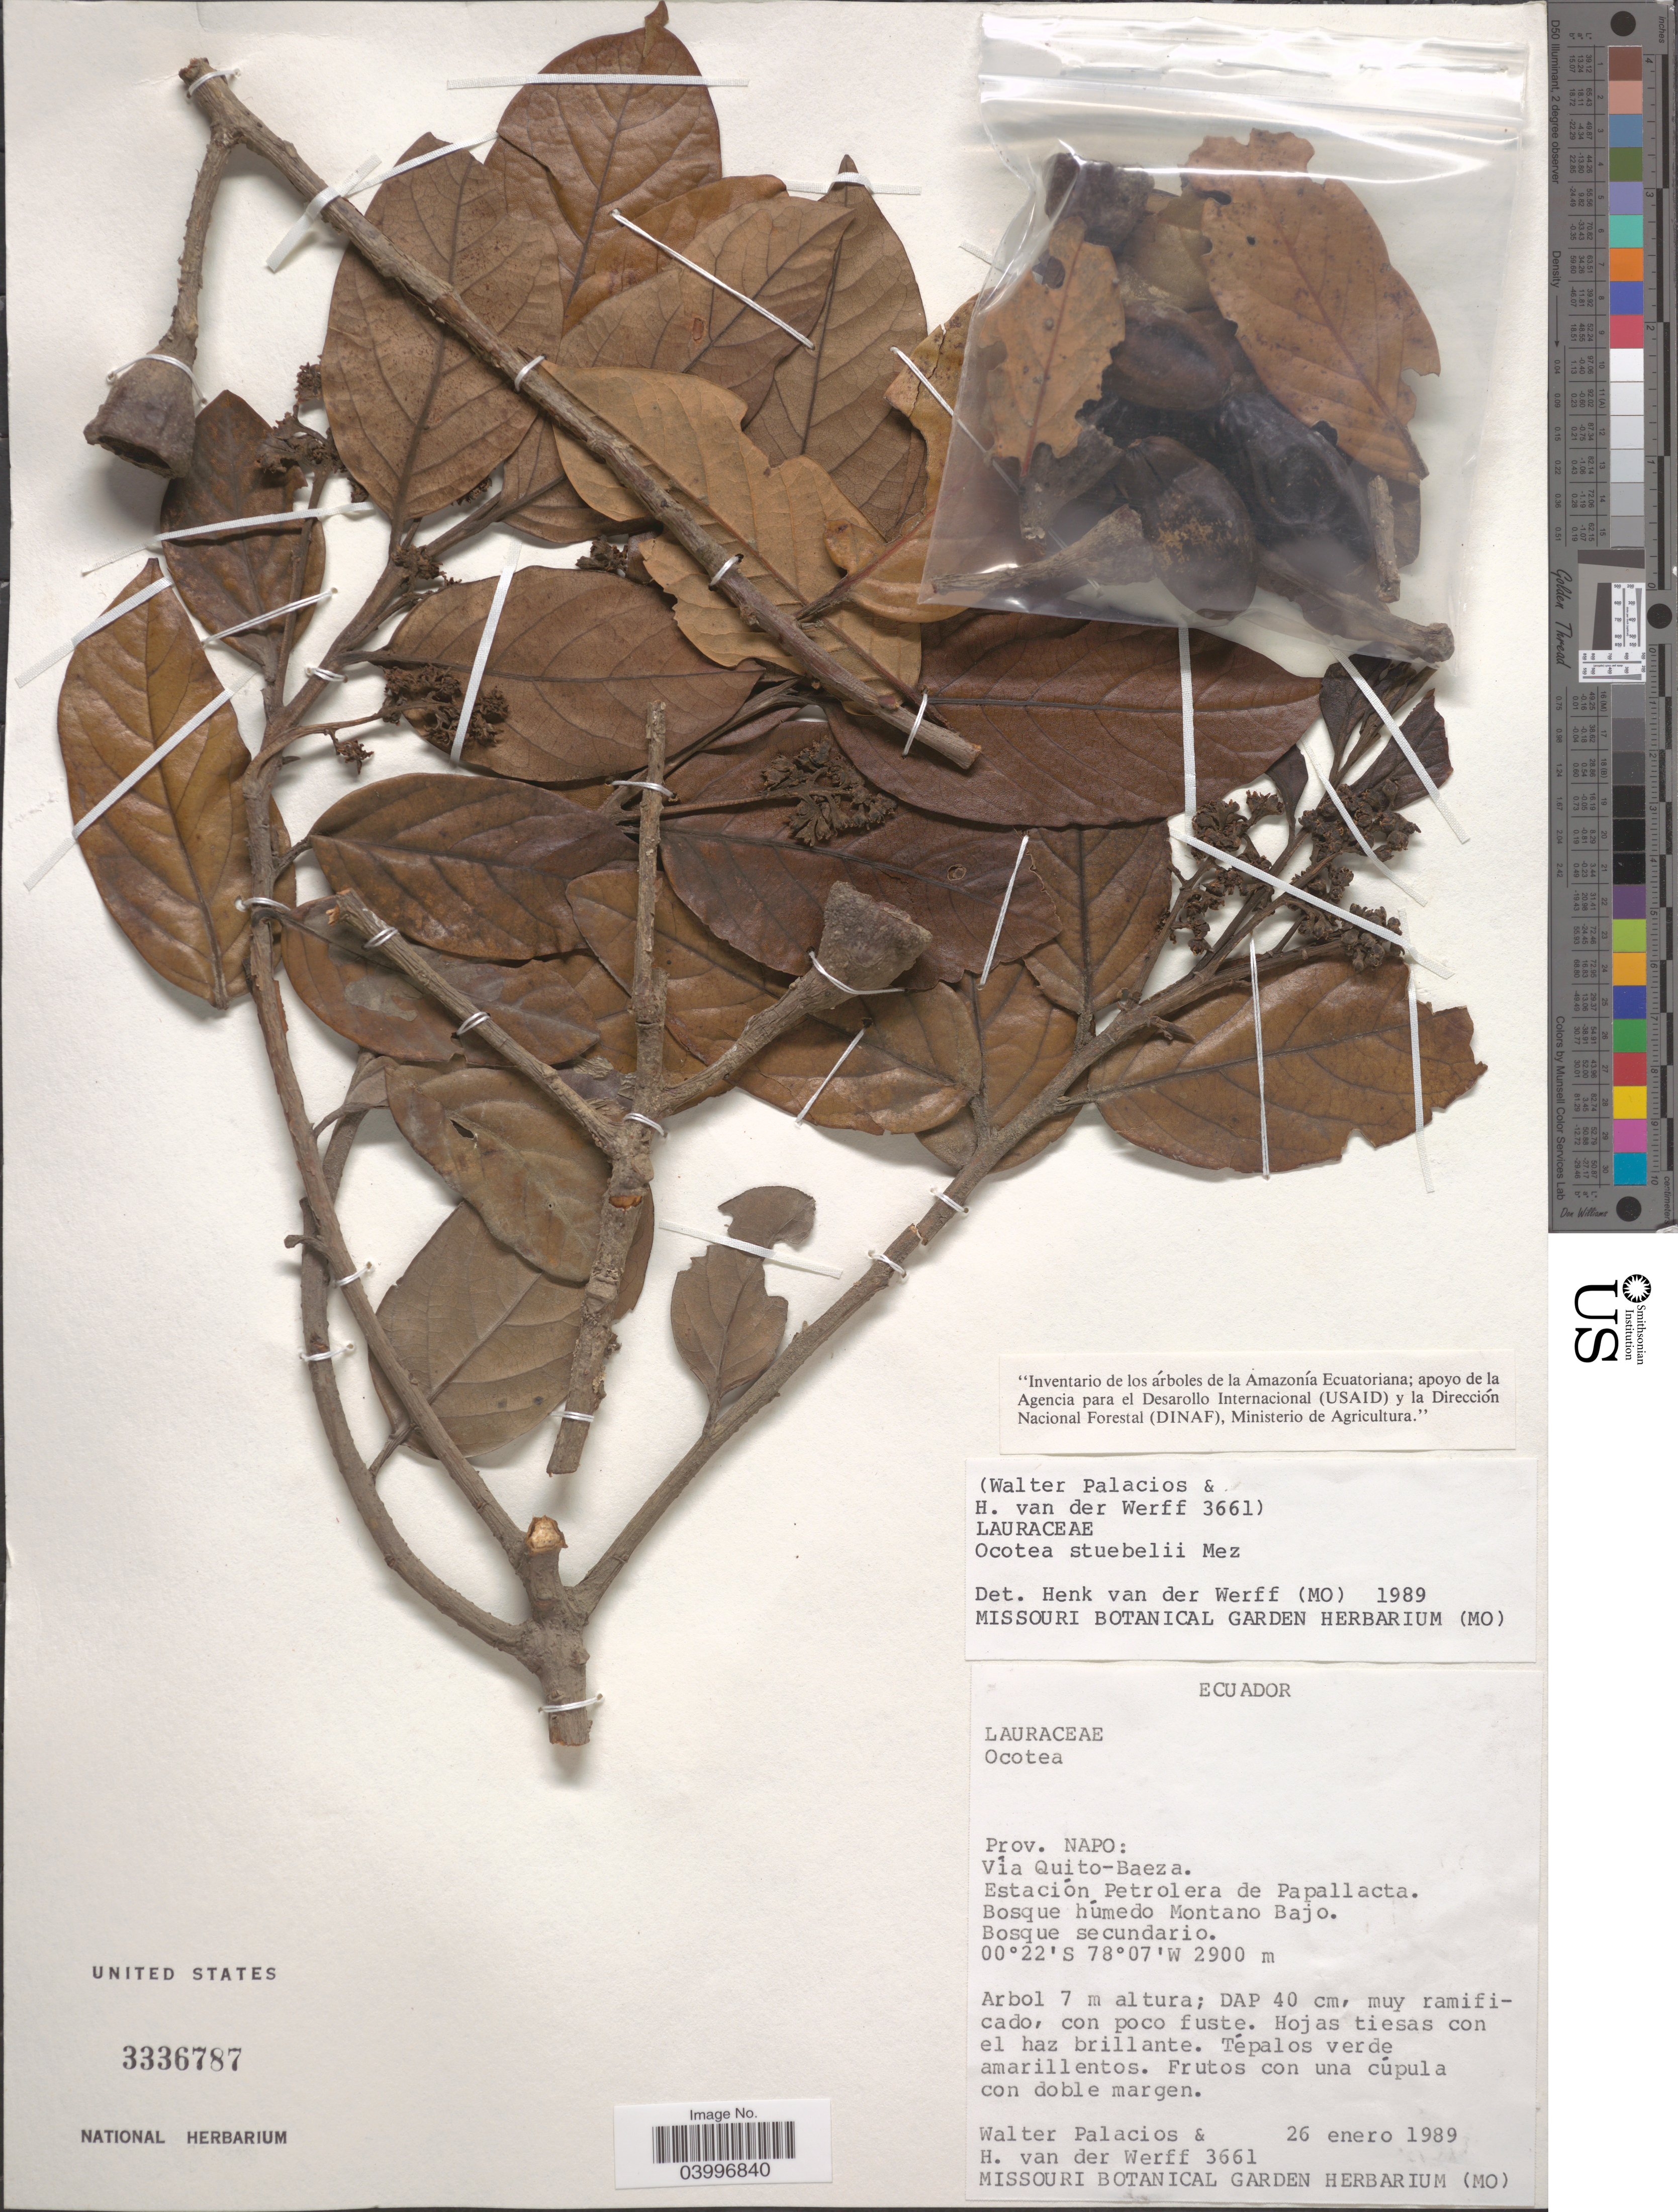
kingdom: Plantae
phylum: Tracheophyta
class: Magnoliopsida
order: Laurales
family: Lauraceae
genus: Ocotea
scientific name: Ocotea stuebelii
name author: Mez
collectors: W. Palacios & H. van der Werff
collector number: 3661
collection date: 1989-01-26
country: Ecuador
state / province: Napo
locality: Via Quito-Baeza. Estación Petrolera de Papallacta. Bosque húmedo Montano Bajo.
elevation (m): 2900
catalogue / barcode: US 3336787